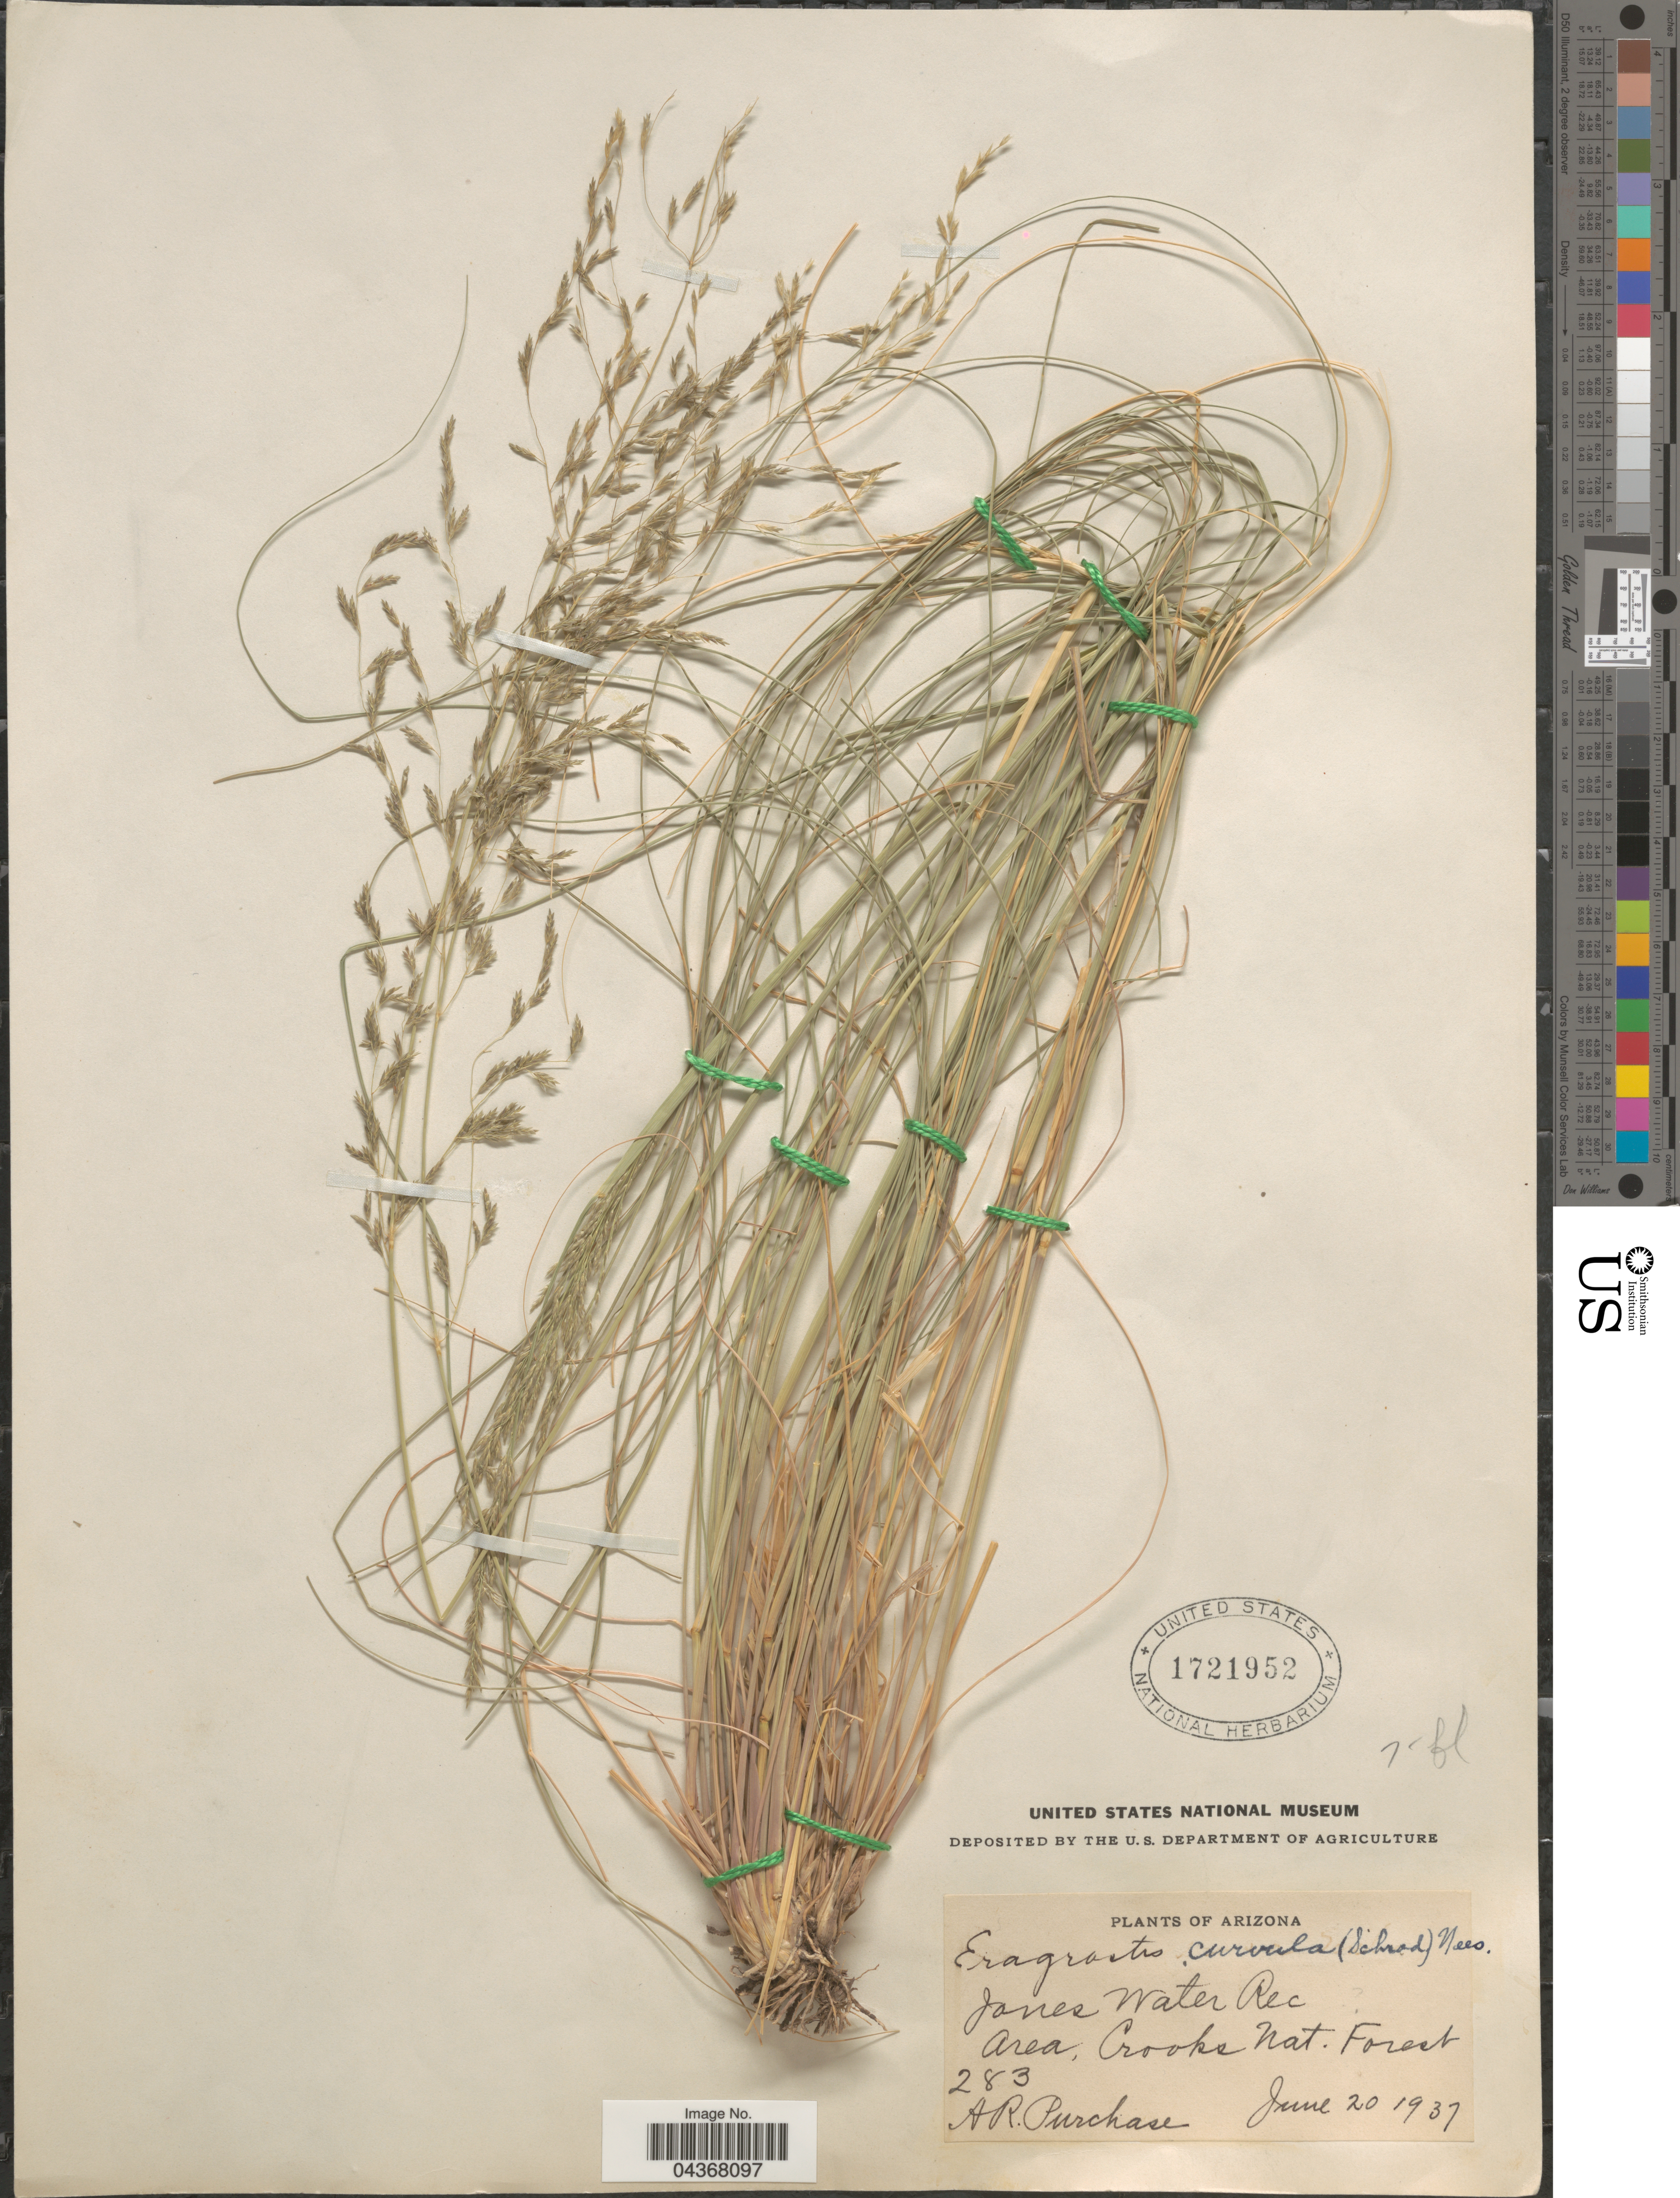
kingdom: Plantae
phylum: Tracheophyta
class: Liliopsida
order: Poales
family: Poaceae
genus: Eragrostis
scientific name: Eragrostis curvula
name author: (Schrad.) Nees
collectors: A. Purchase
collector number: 283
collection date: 1937-06-20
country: United States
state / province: Arizona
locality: Jones Water Rec Area, Crooks Nat. Forest.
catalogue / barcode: US 1721952